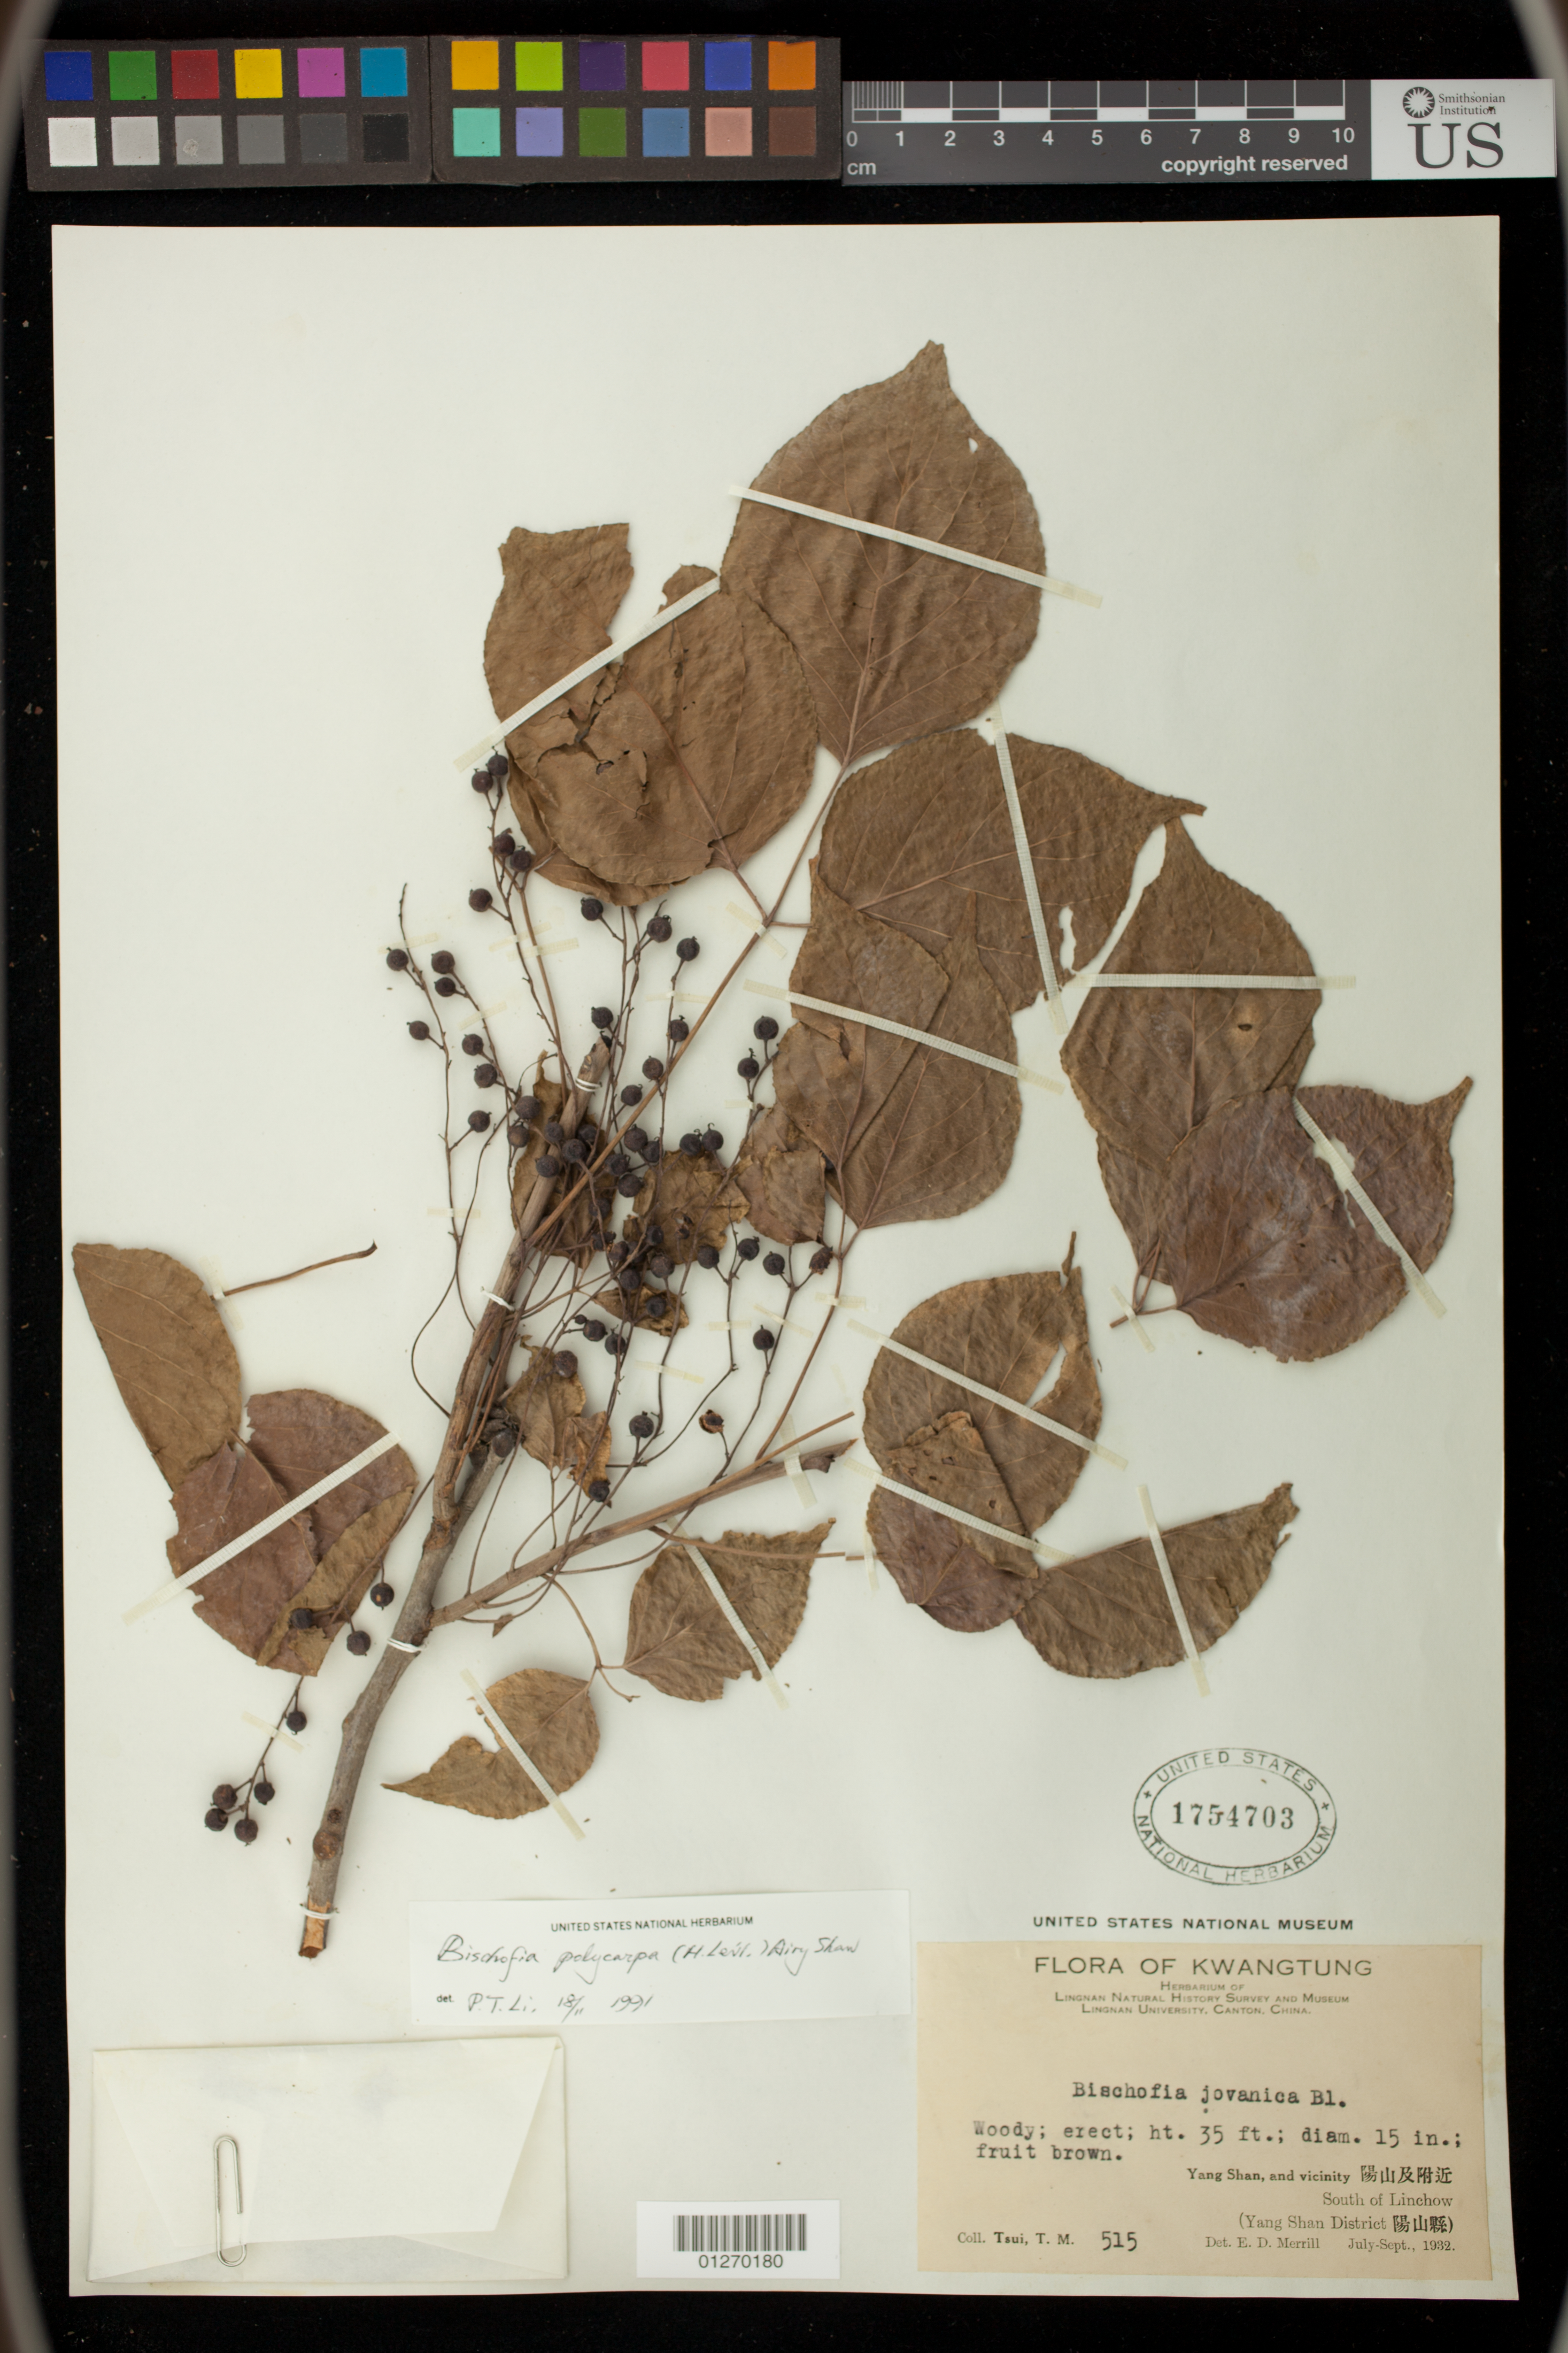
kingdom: Plantae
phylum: Tracheophyta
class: Magnoliopsida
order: Malpighiales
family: Phyllanthaceae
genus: Bischofia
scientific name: Bischofia racemosa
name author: W.C. Cheng & C.D. Chu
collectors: T. Tsui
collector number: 515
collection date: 1932-07/1932-09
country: China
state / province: Guangdong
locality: Yang Shan, and vicinity South of Linchow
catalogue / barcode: US 1754703